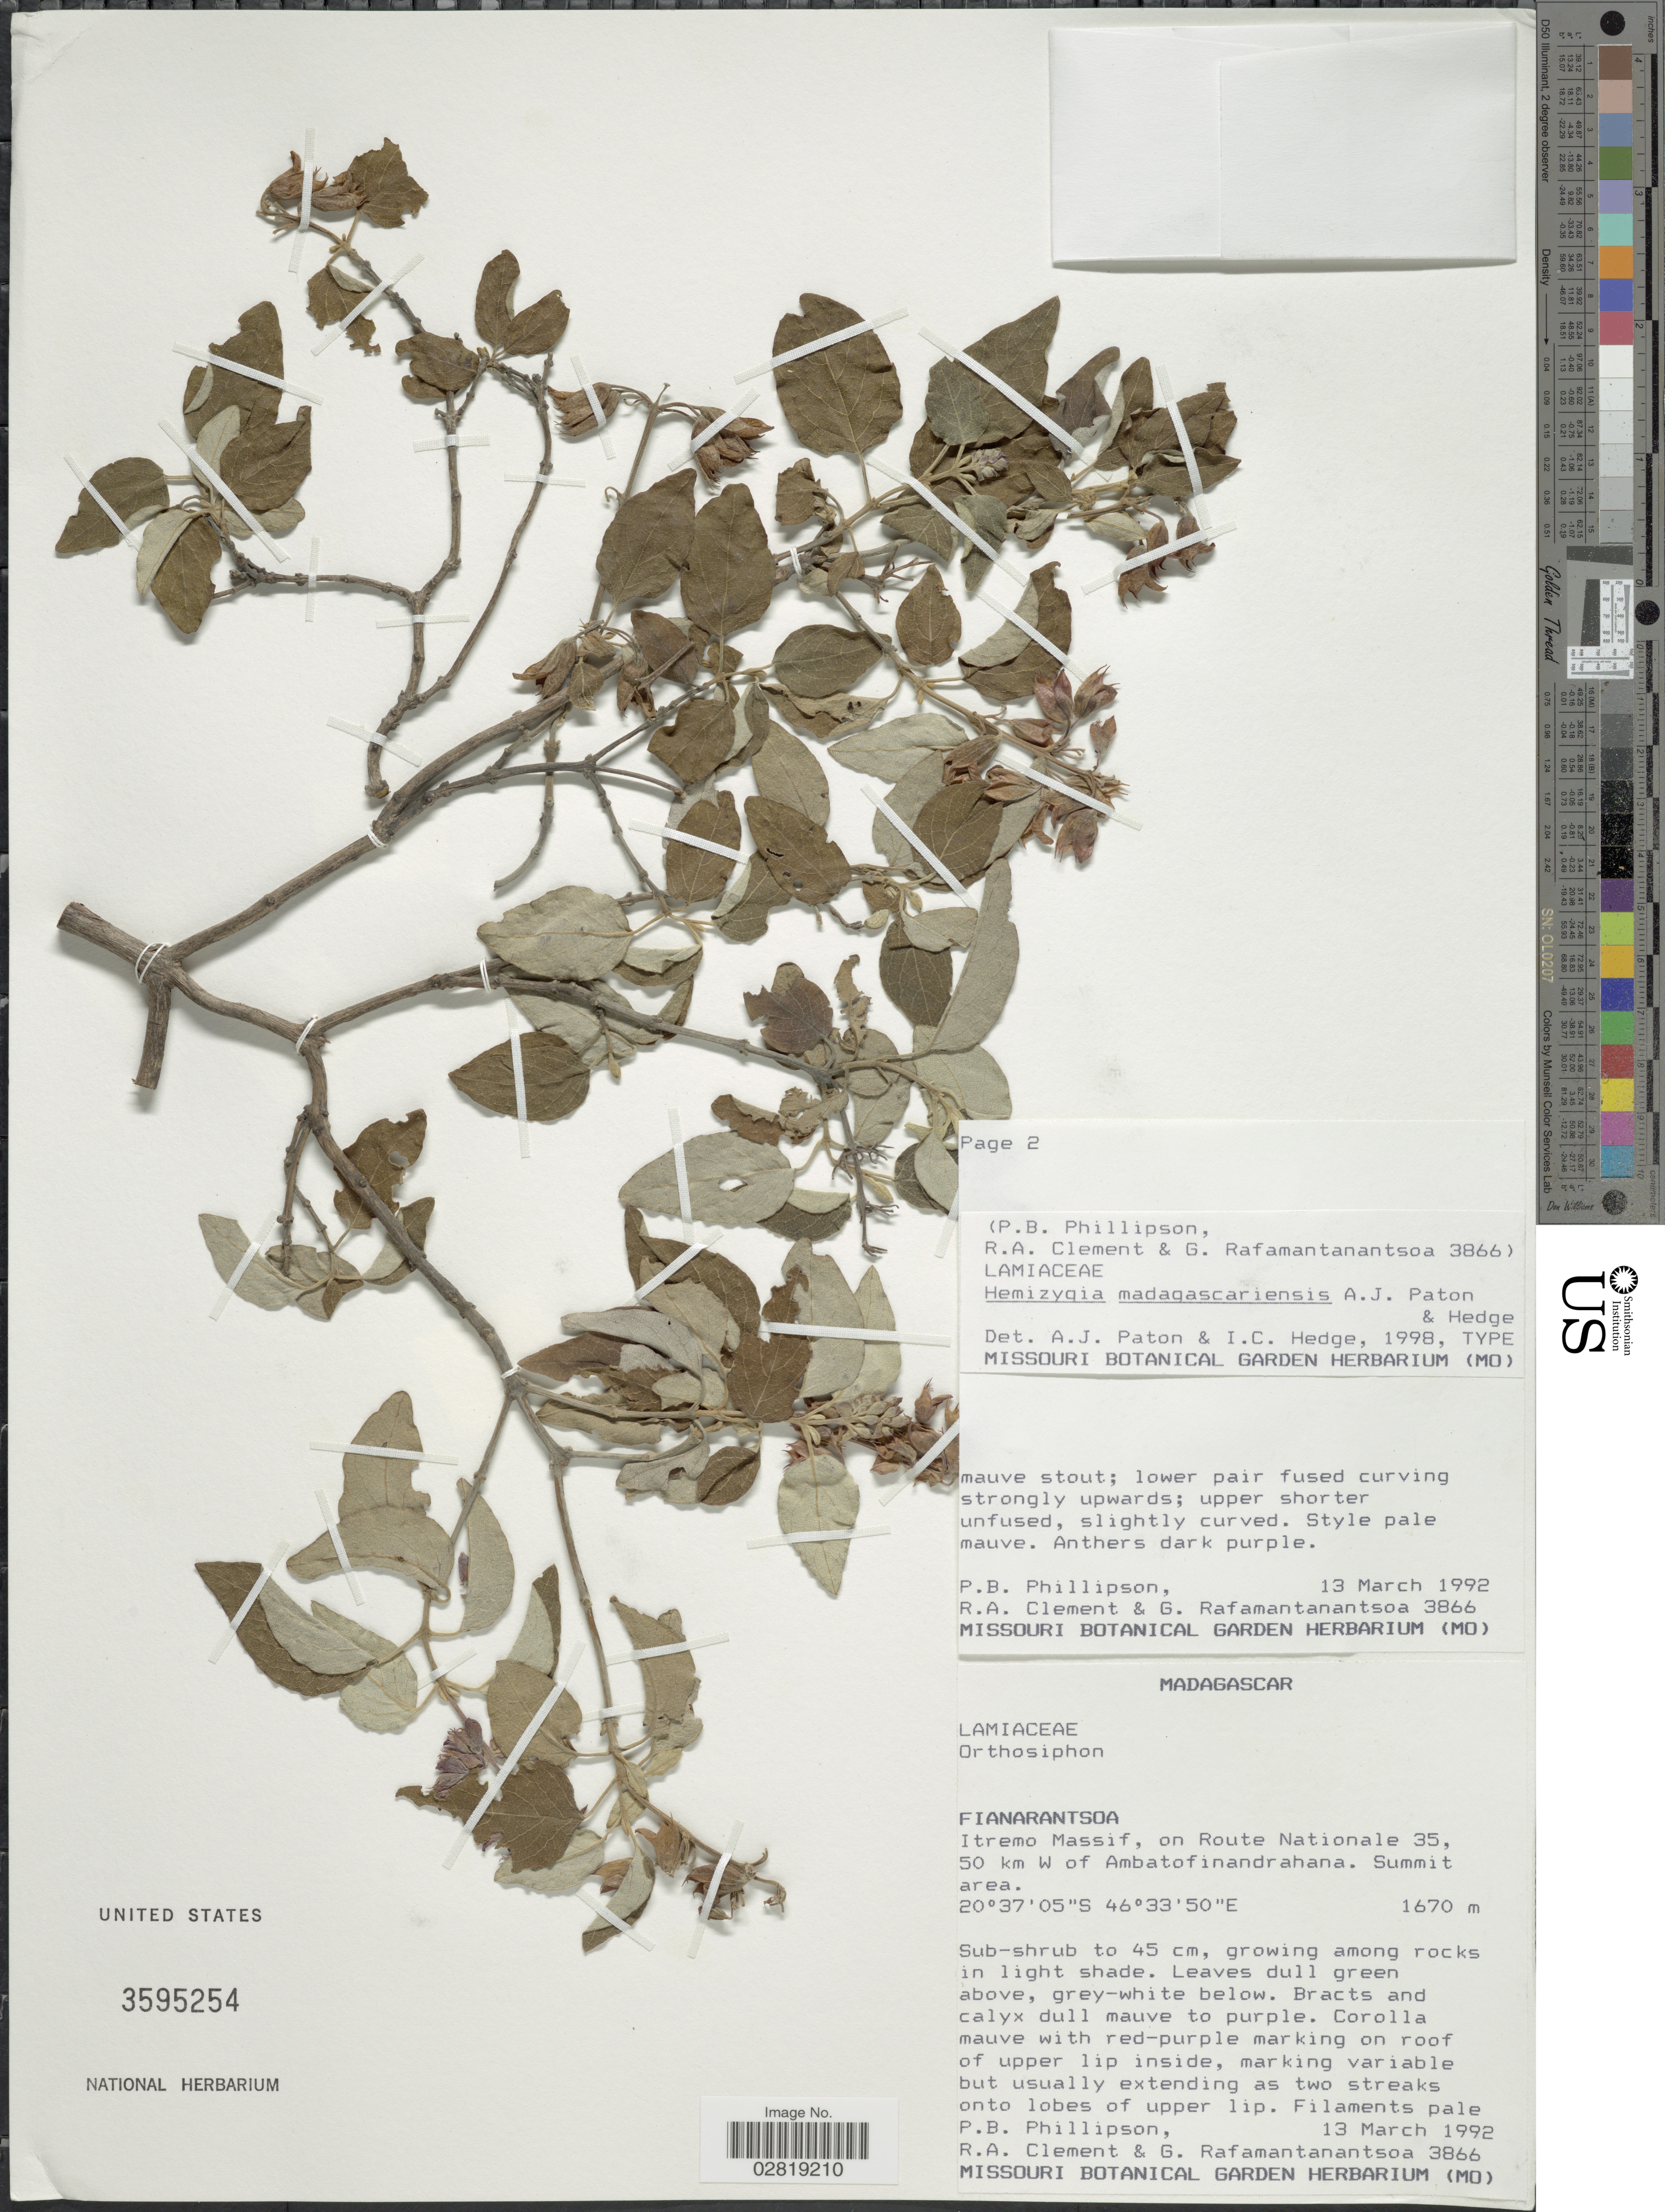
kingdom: Plantae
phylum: Tracheophyta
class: Magnoliopsida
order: Lamiales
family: Lamiaceae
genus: Hemizygia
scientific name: Hemizygia madagascariensis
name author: A.J. Paton & Hedge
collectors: P. B. Phillipson, R. A.Clement & G. Rafamantanantsoa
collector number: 3866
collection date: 1992-03-13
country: Madagascar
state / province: Amoron'i Mania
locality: Itremo Massif, on Route Nationale 35, 50 km W of Ambatofinandrahana. Summit area.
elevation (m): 1670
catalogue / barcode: US 3595254